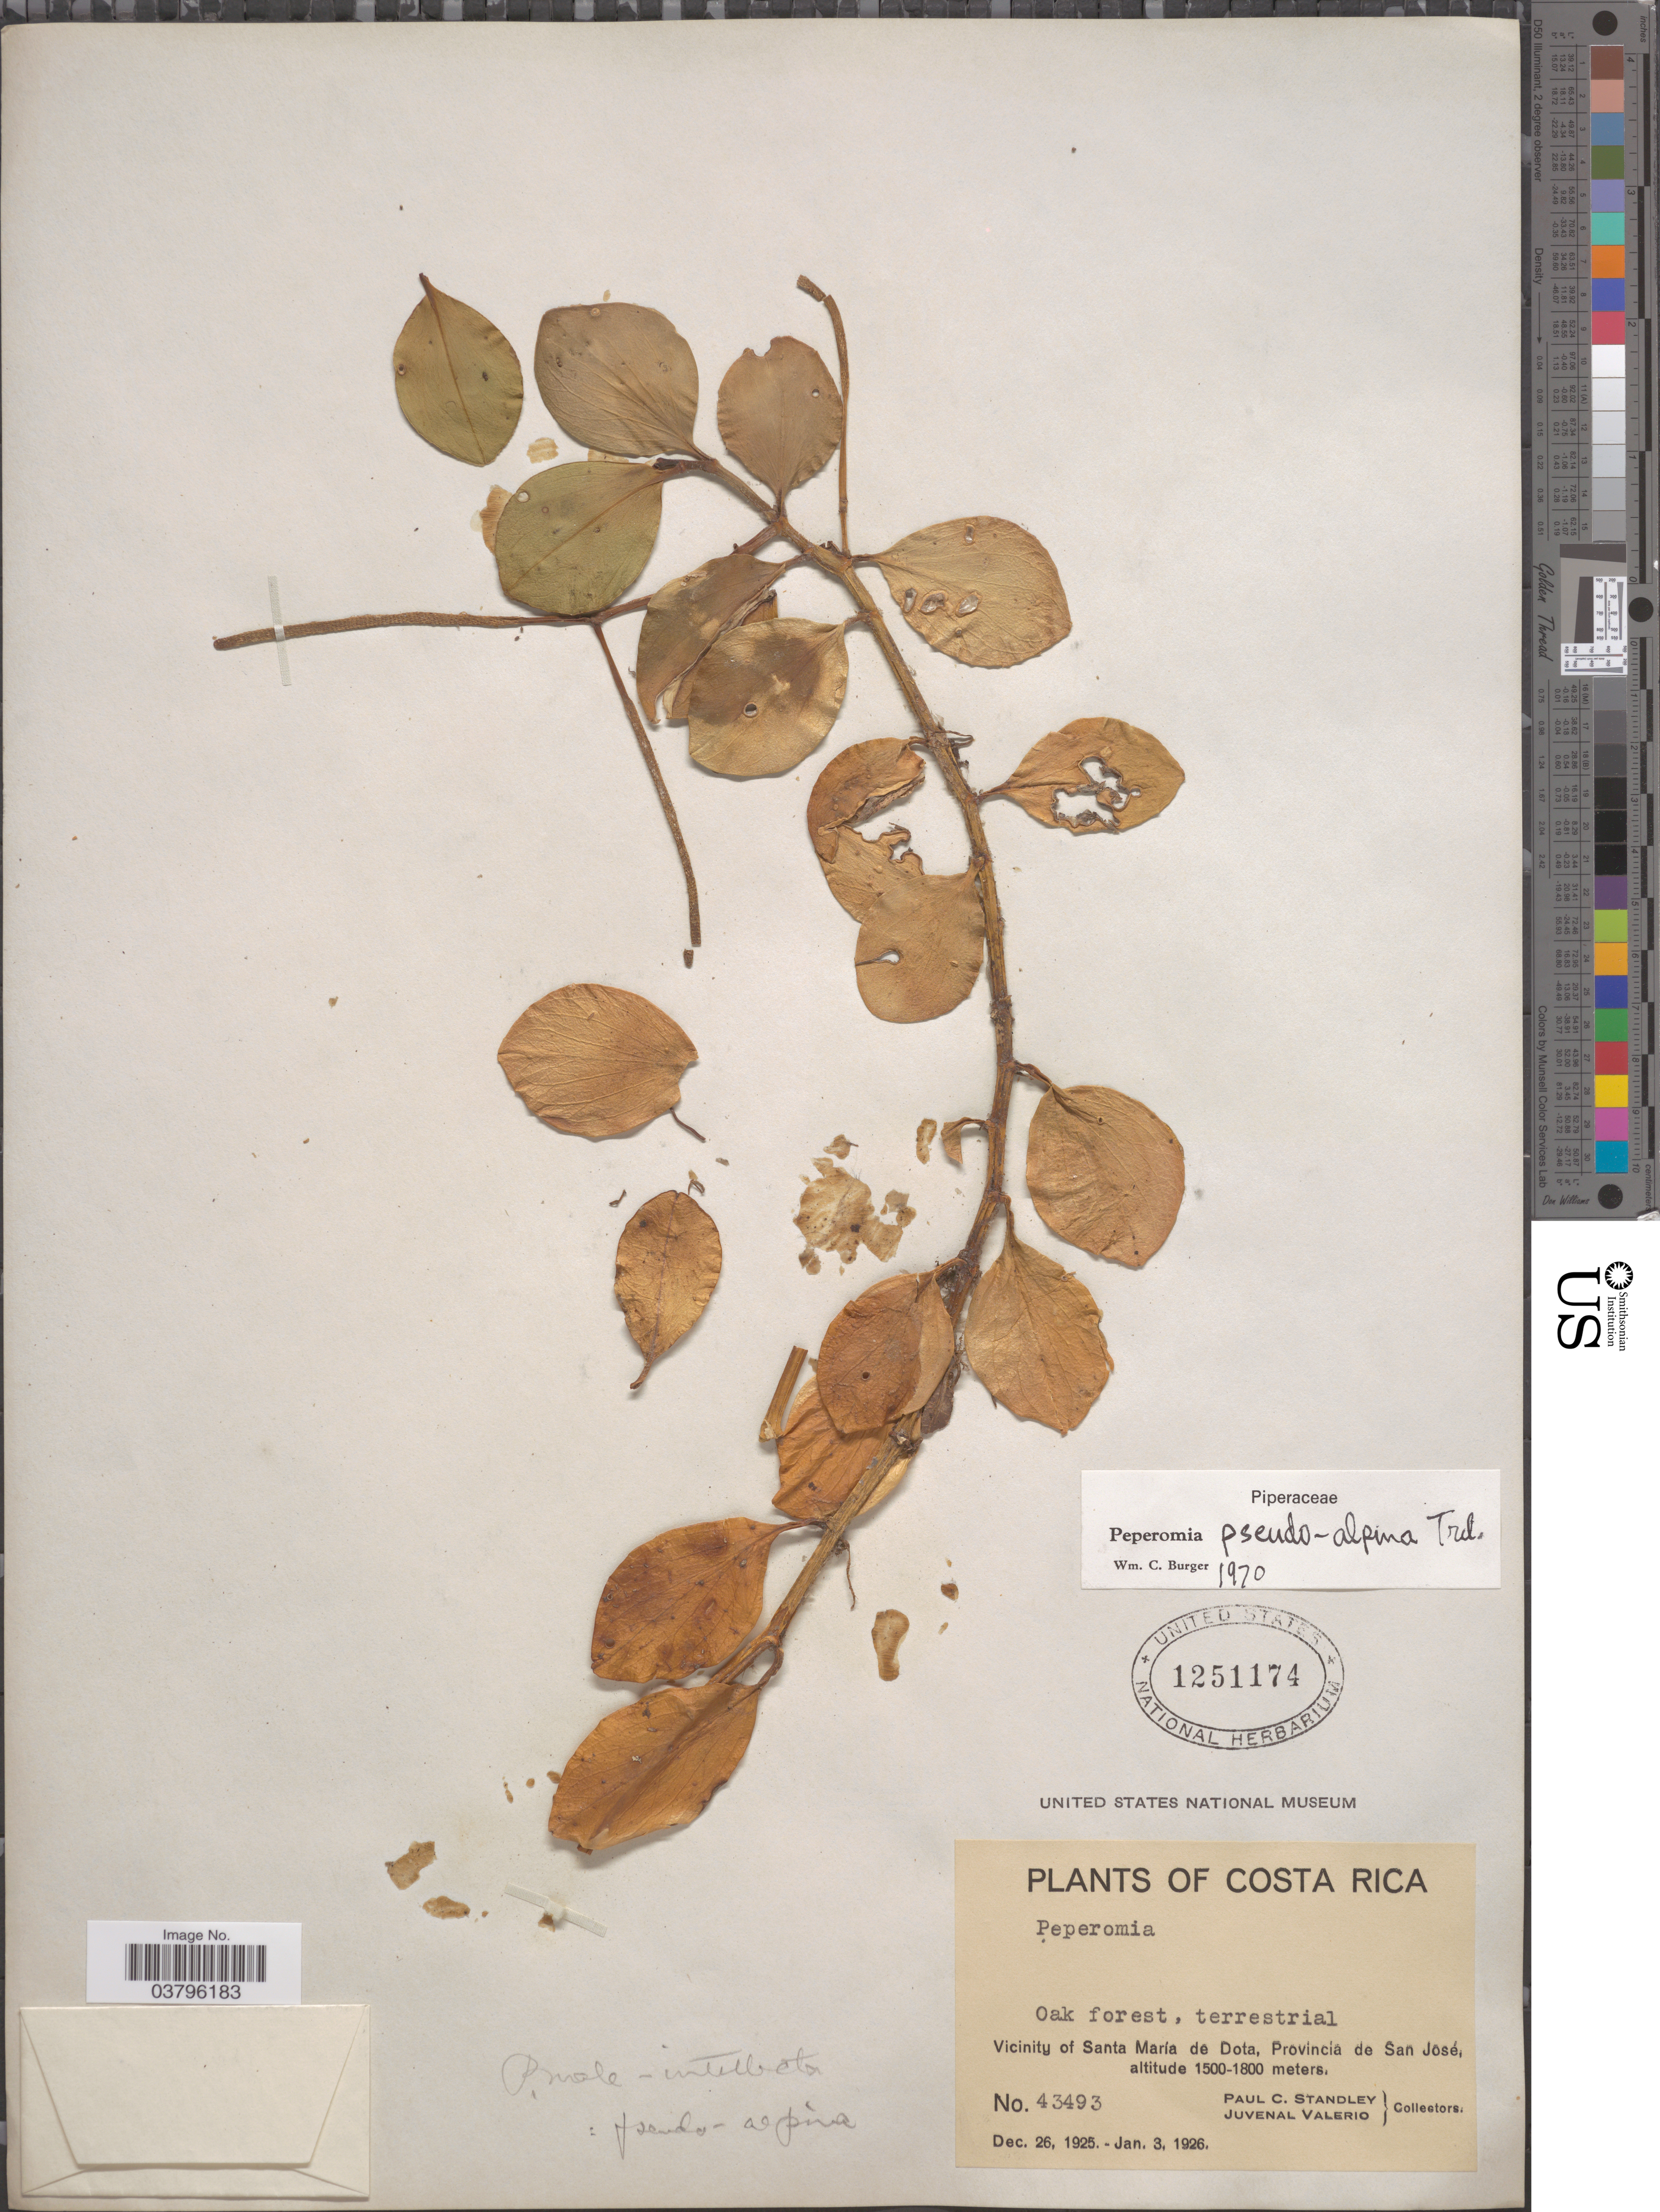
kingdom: Plantae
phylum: Tracheophyta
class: Magnoliopsida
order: Piperales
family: Piperaceae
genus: Peperomia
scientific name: Peperomia pseudoalpina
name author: Trel.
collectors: P. C. Standley & J. Valerio R.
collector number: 43493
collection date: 1925-12-26/1926-01-03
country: Costa Rica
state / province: San José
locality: Vicinity of Santa María de Dota.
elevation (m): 1500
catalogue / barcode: US 1251174